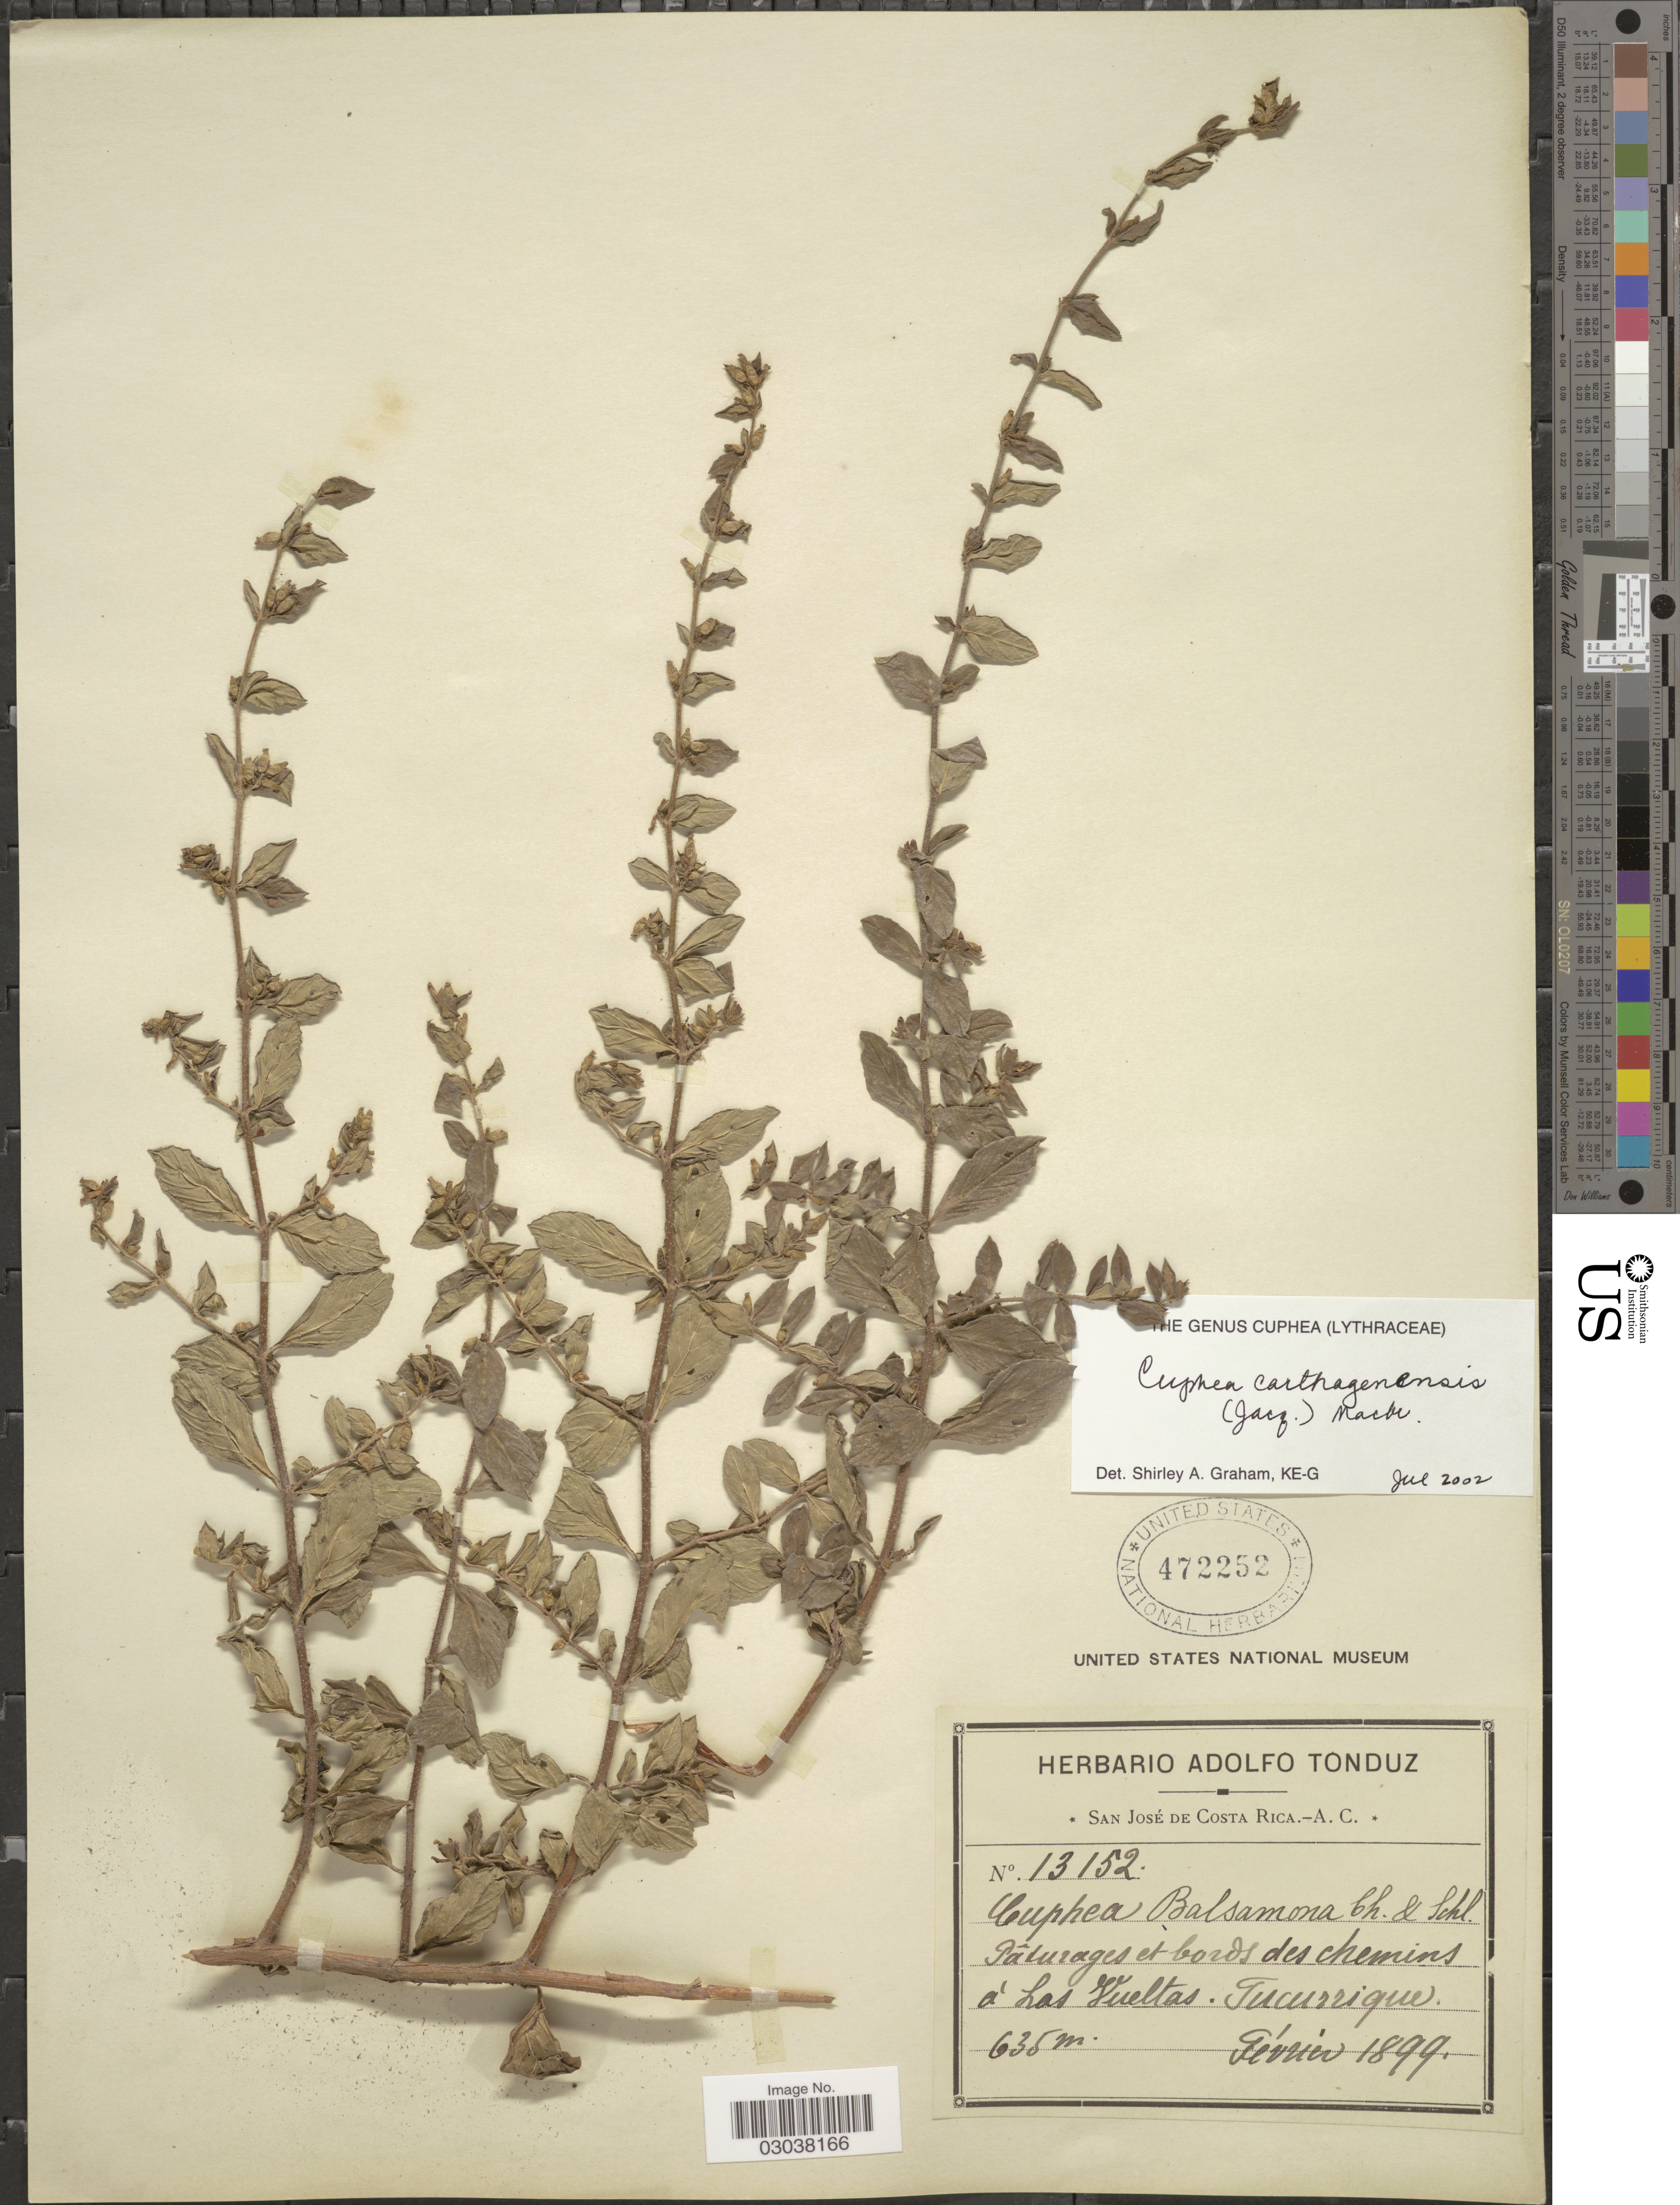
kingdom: Plantae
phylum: Tracheophyta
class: Magnoliopsida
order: Myrtales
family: Lythraceae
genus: Cuphea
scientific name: Cuphea carthagenensis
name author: (Jacq.) J.F. Macbr.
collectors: ex Herb. Adolfo Tonduz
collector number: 13152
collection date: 1899-02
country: Costa Rica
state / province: San José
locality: Pâturages et bords des chemins á Las Vueltas. Tucurrique.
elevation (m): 635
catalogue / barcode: US 472252